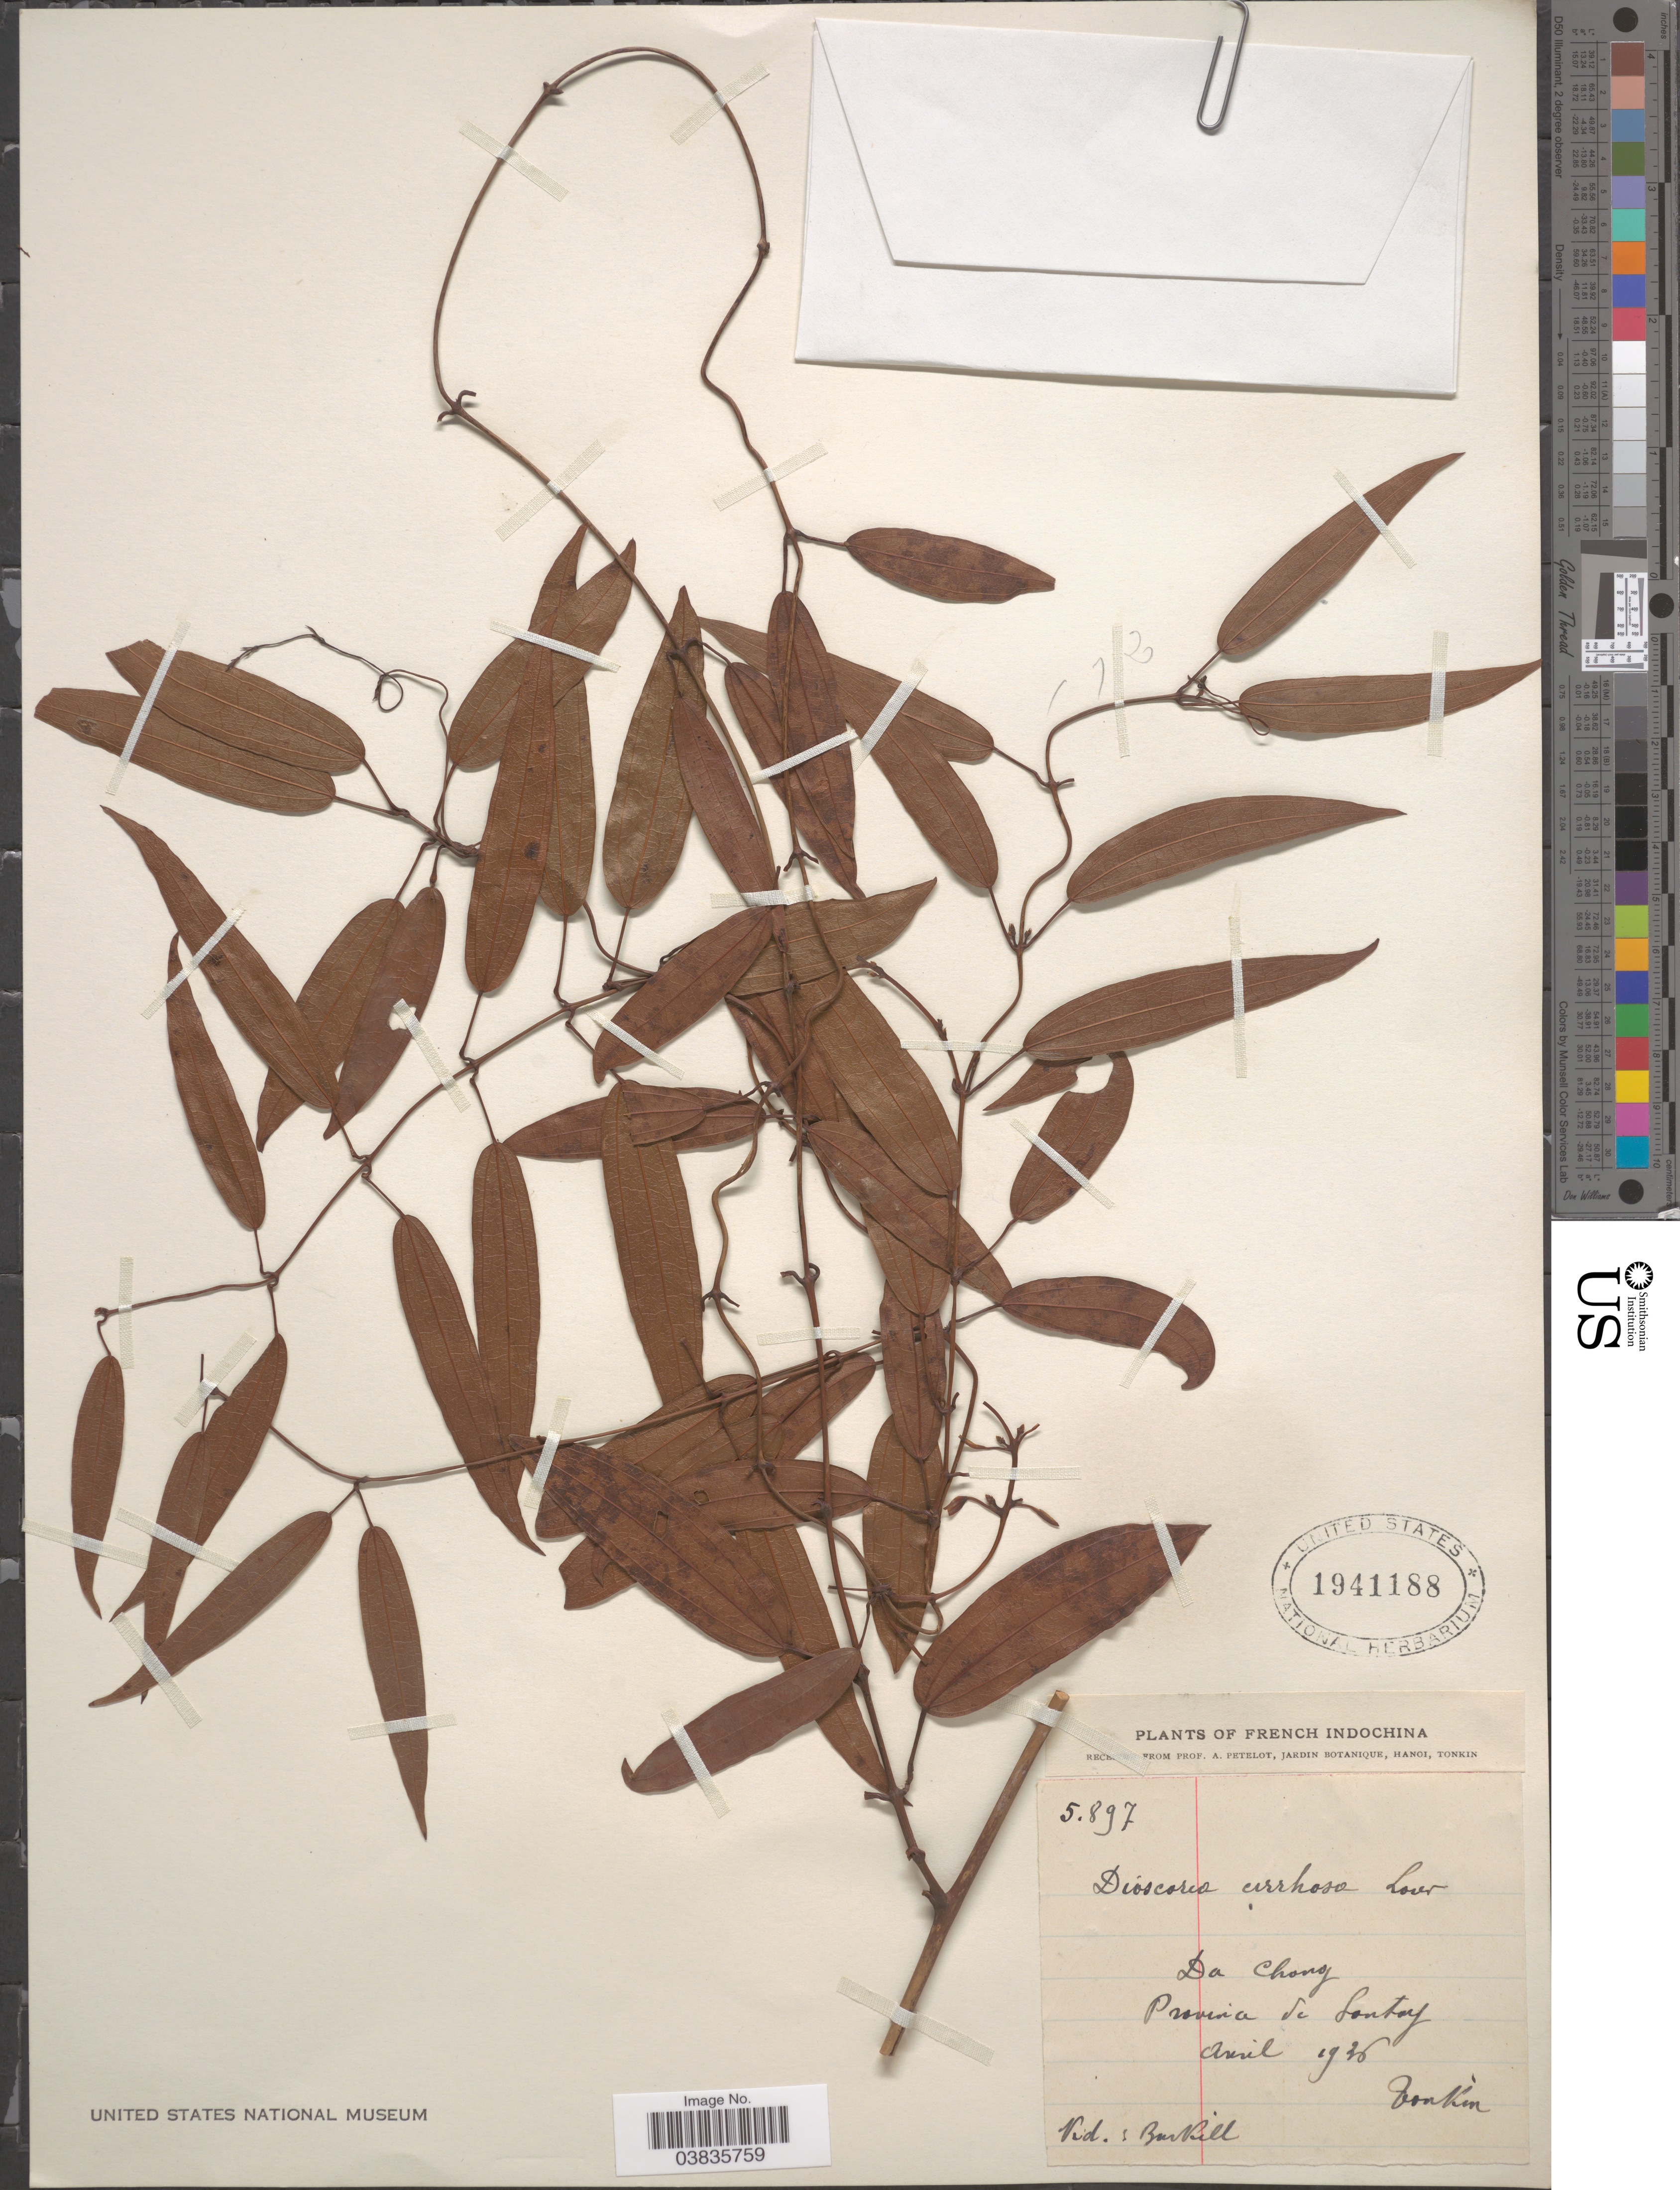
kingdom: Plantae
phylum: Tracheophyta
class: Liliopsida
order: Dioscoreales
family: Dioscoreaceae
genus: Dioscorea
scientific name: Dioscorea cirrhosa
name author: Lour.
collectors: P. A. Pételot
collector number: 5897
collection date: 1936-04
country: Vietnam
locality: French Indochina. Da Chong. Province de Sontoy.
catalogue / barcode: US 1941188